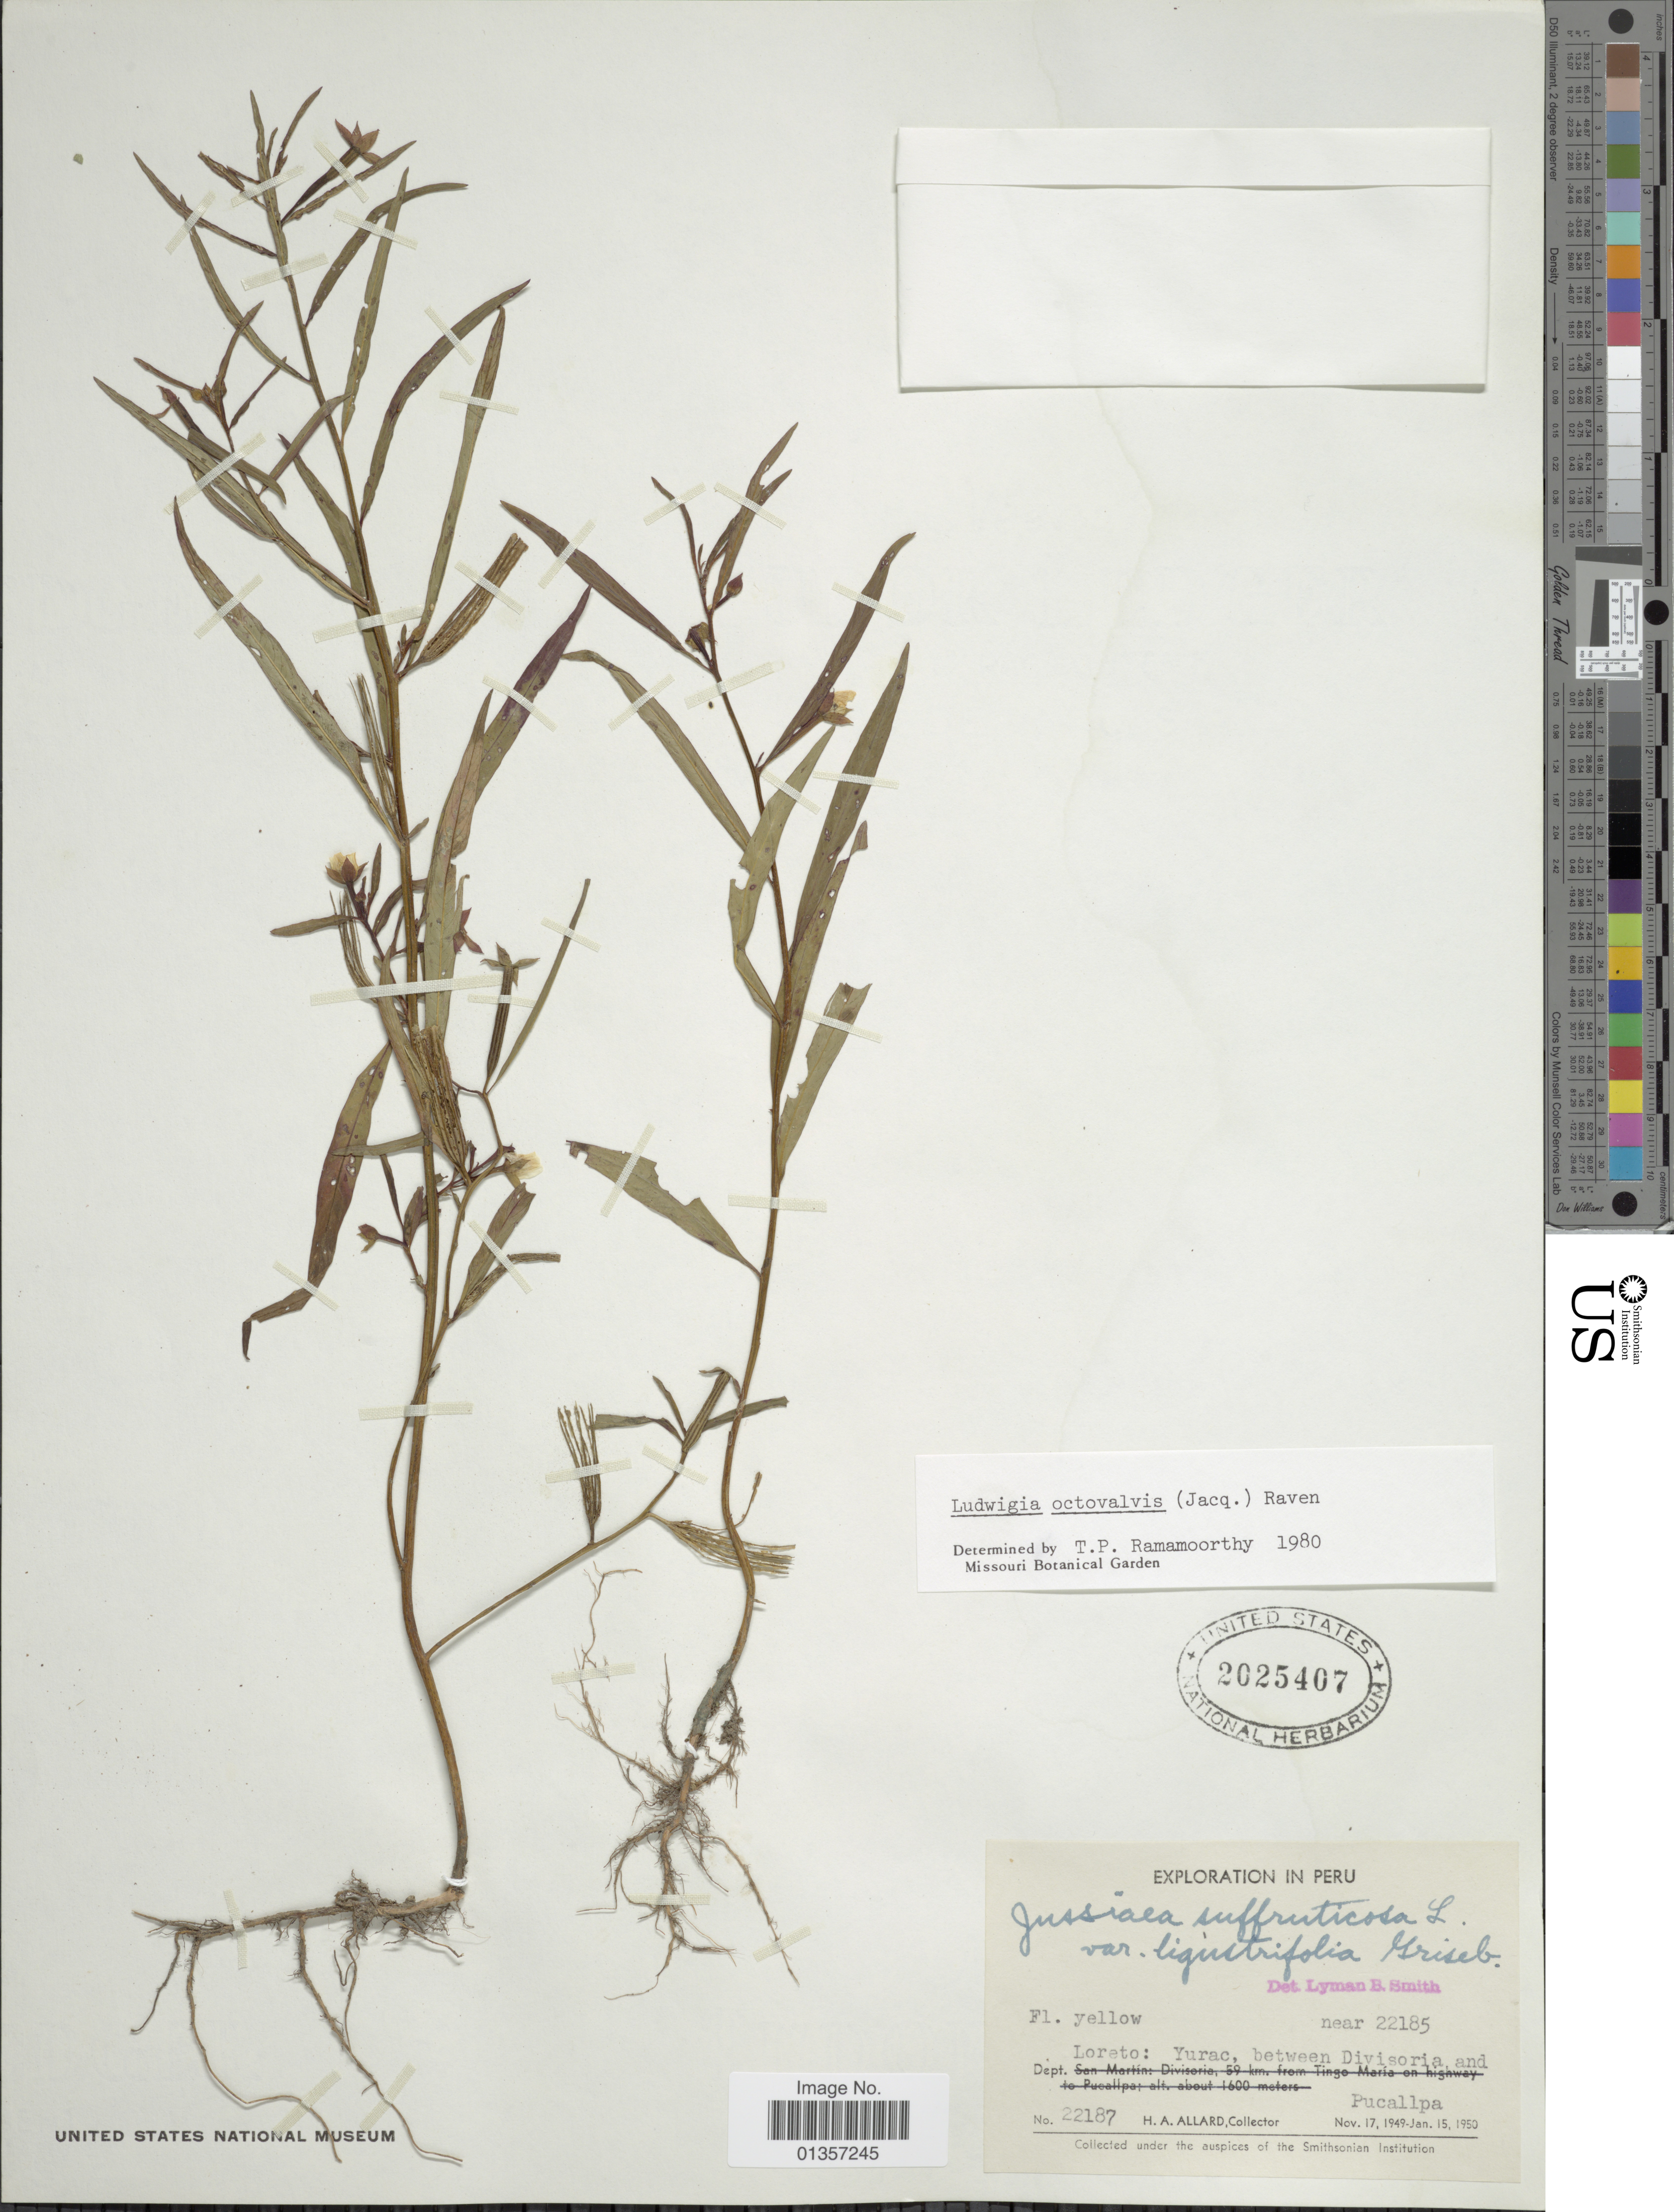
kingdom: Plantae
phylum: Tracheophyta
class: Magnoliopsida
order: Myrtales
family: Onagraceae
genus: Ludwigia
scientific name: Ludwigia octovalvis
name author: (Jacq.) P.H. Raven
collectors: H. A. Allard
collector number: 22187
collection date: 1949-11-17/1950-01-15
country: Peru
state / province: Loreto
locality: Yurac, between Divisoria and Pucallpa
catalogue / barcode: US 2025407